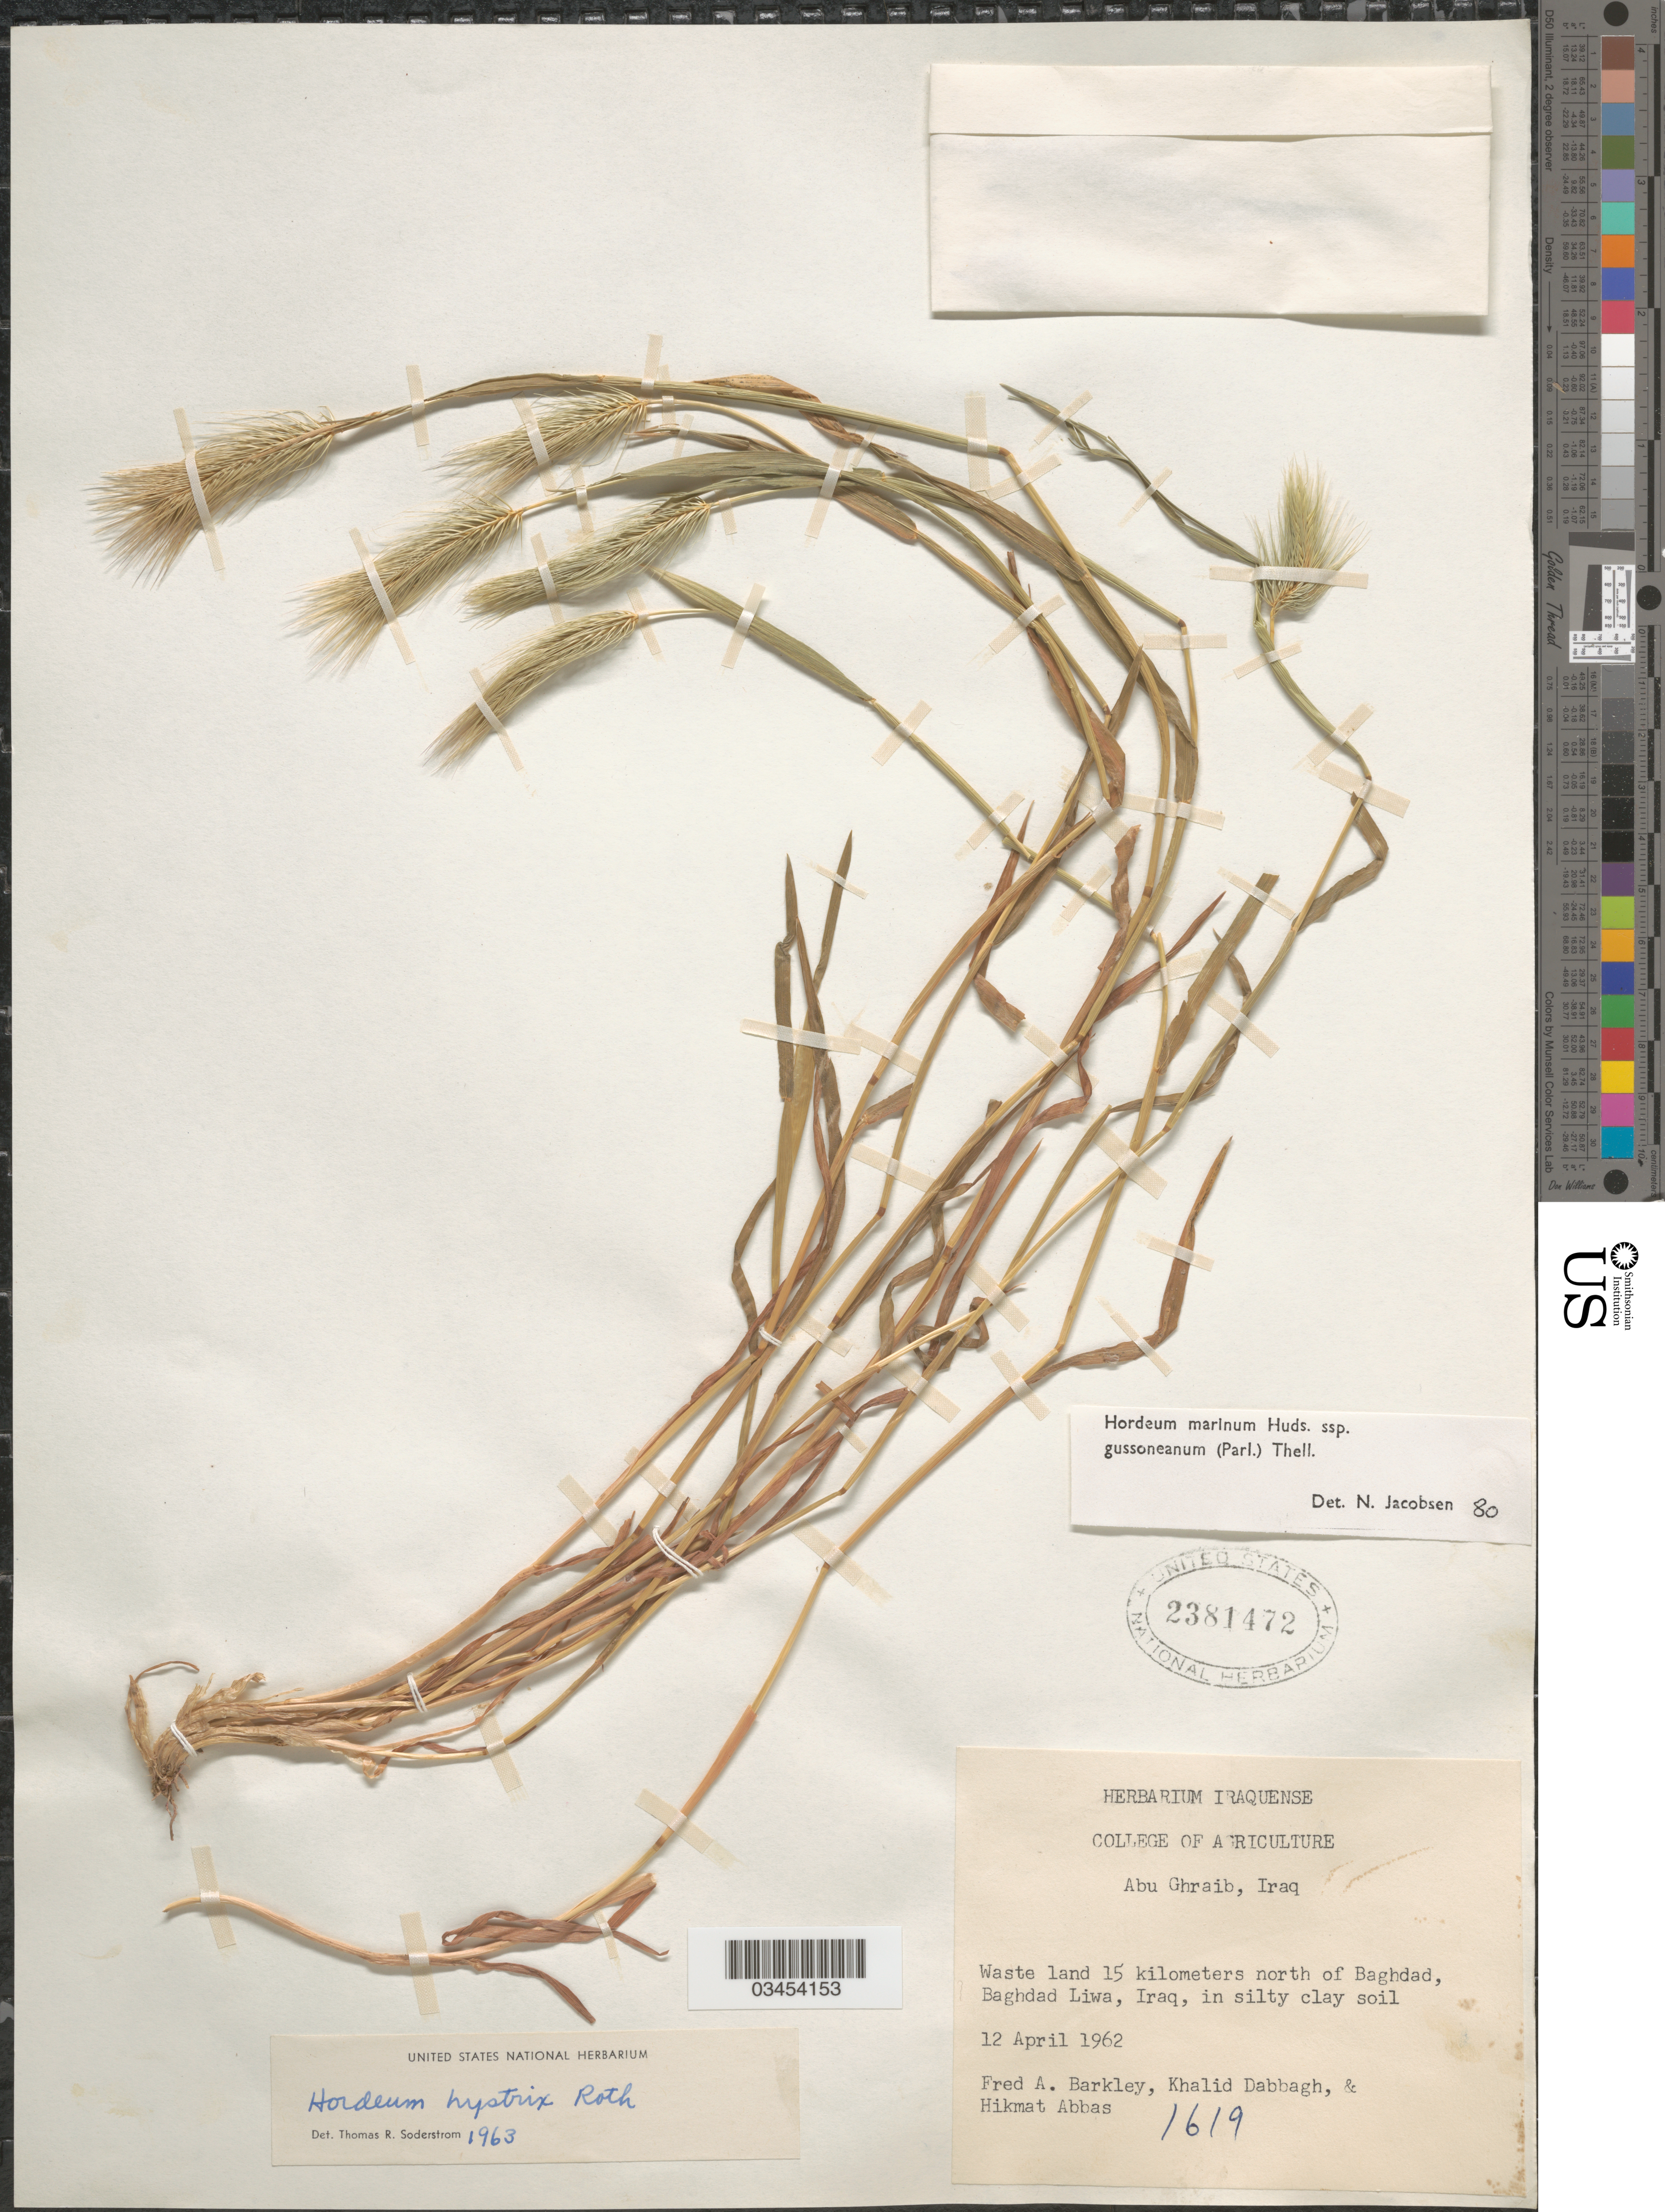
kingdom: Plantae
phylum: Tracheophyta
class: Liliopsida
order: Poales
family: Poaceae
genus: Hordeum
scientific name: Hordeum marinum subsp. gussoneanum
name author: (Parl.) Thell.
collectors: F. A. Barkley, K. Dabbagh & H. Abbas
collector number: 1619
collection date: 1962-04-12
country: Iraq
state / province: Baghdad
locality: Abu Ghraib. Waste land 15 kilometers north of Baghdad, Baghdad Liwa.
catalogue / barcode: US 2381472